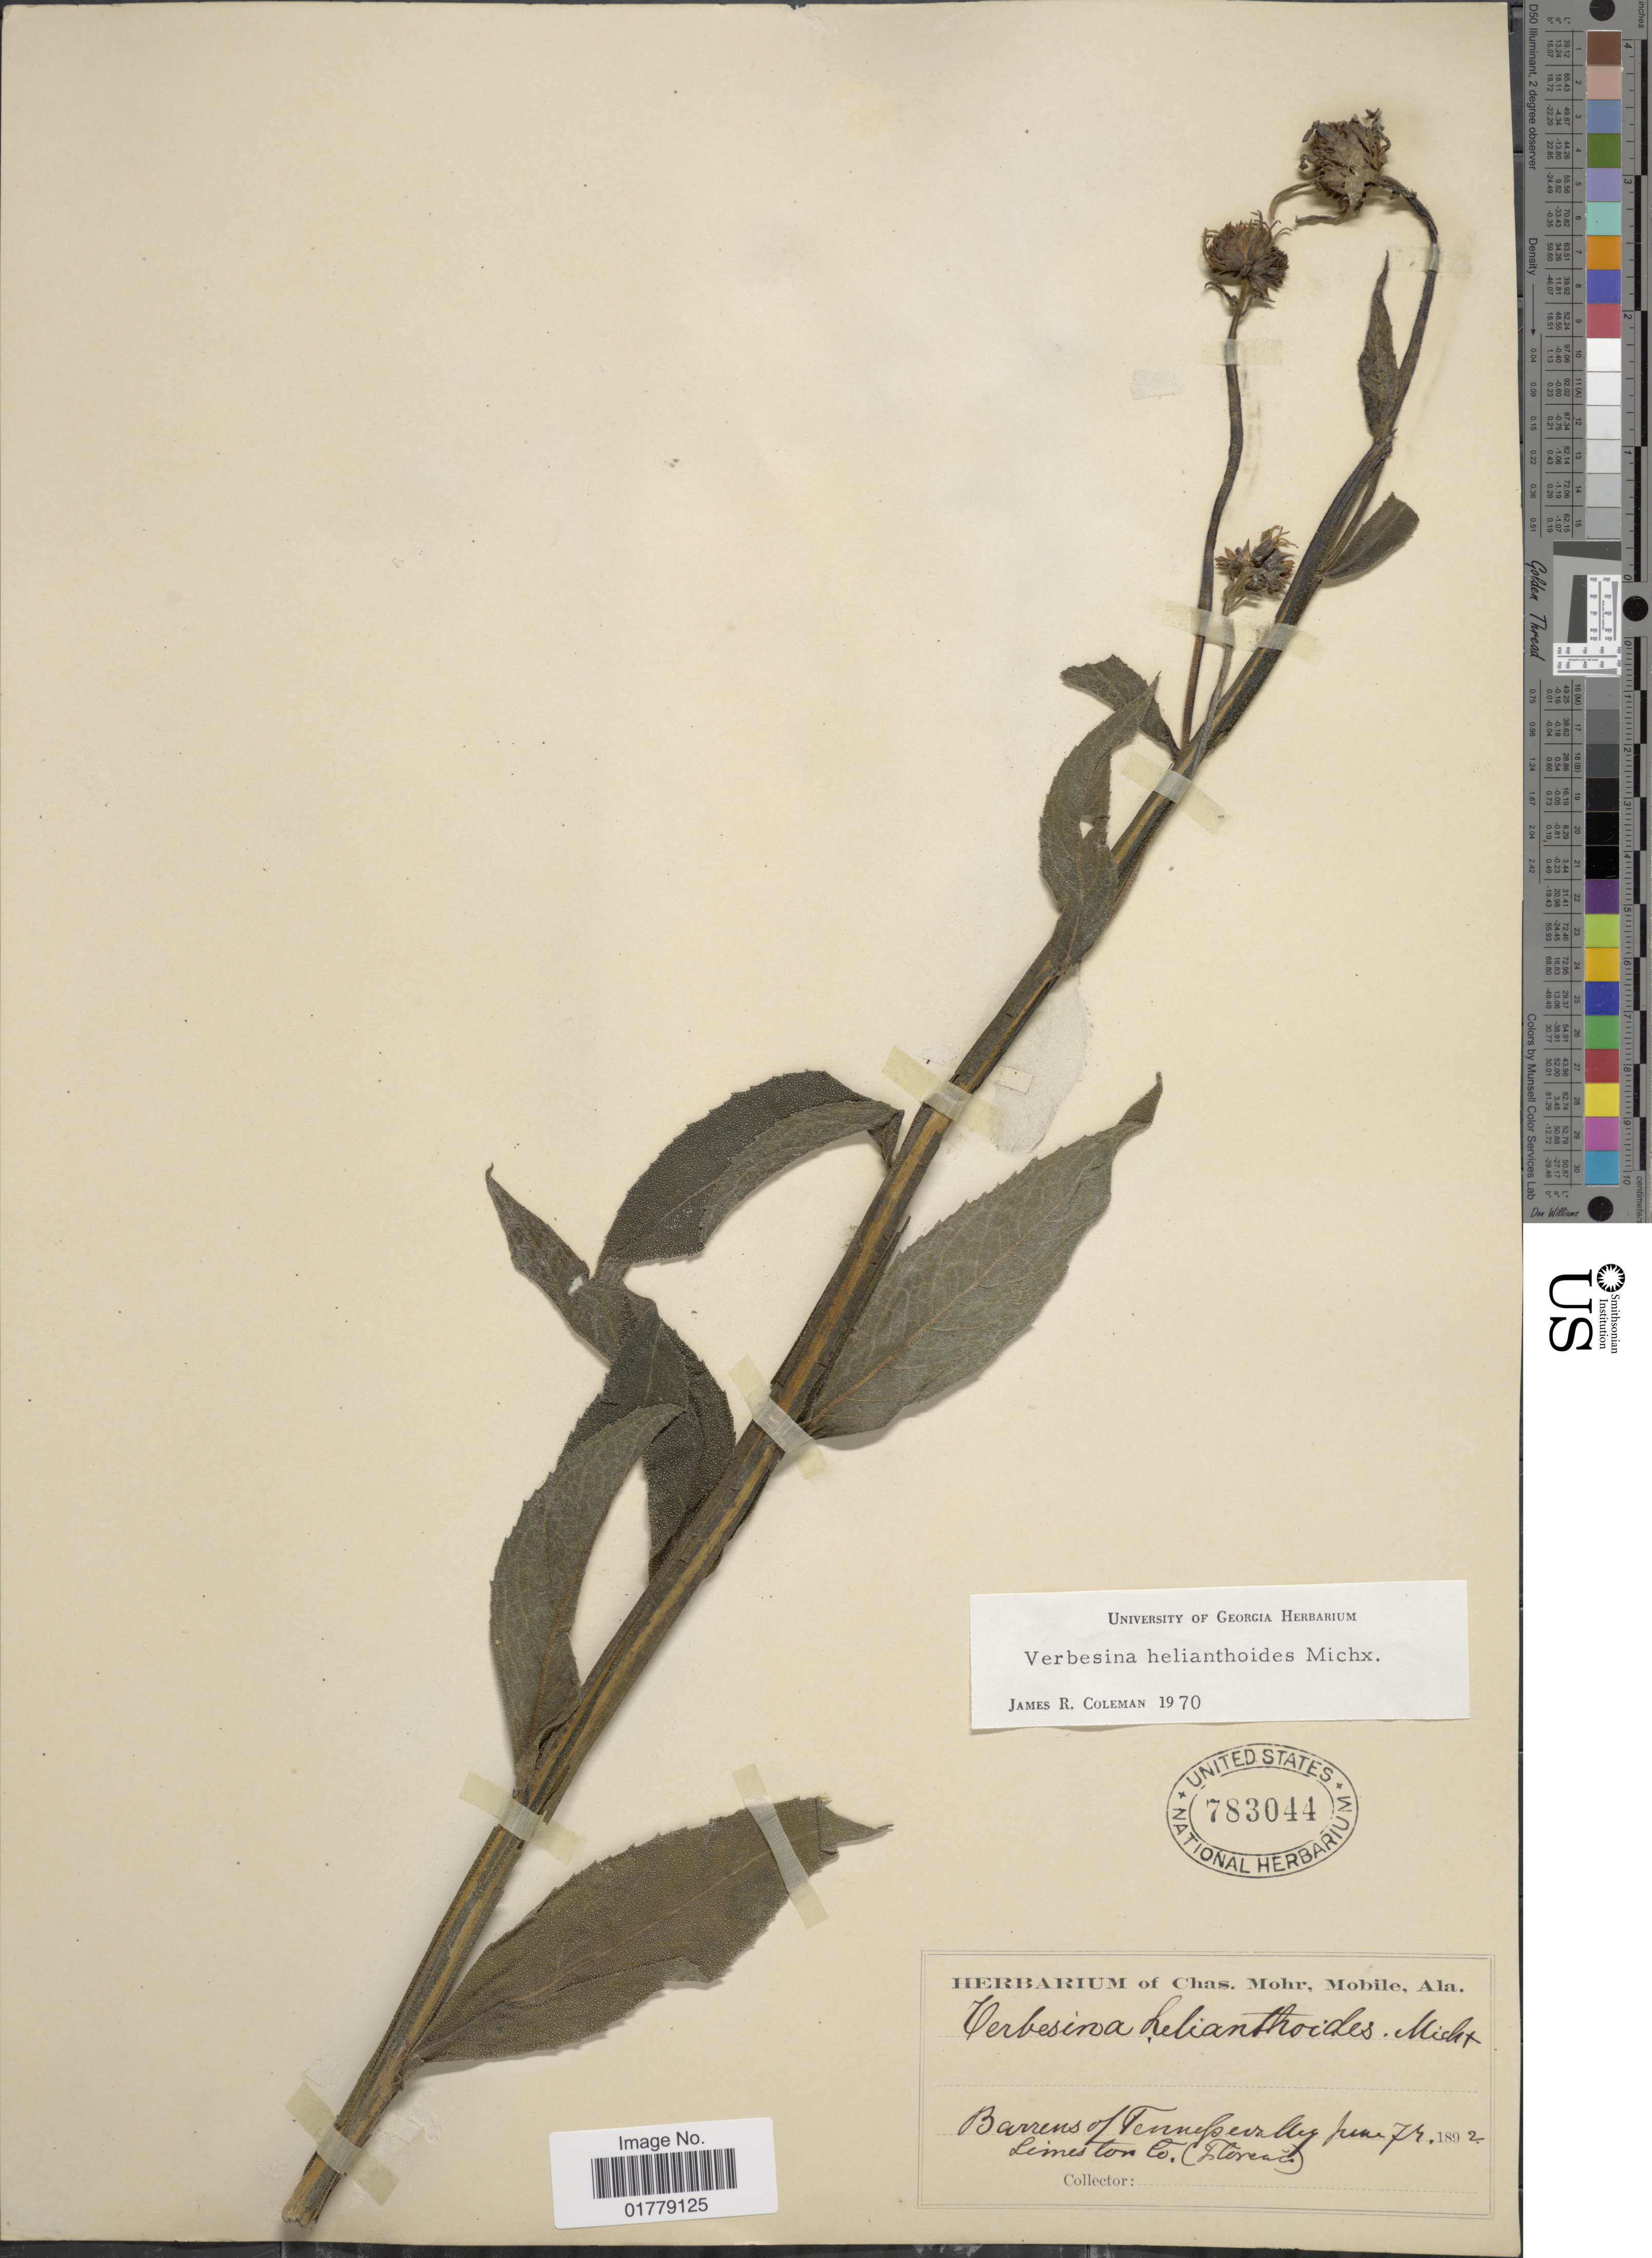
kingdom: Plantae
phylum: Tracheophyta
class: Magnoliopsida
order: Asterales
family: Asteraceae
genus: Verbesina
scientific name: Verbesina helianthoides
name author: Hook. & Arn. in Hook.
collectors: ex herb. Charles Mohr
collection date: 1892-06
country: United States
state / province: Alabama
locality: Barrens of Tennepurly, Limestone Co.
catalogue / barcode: US 783044